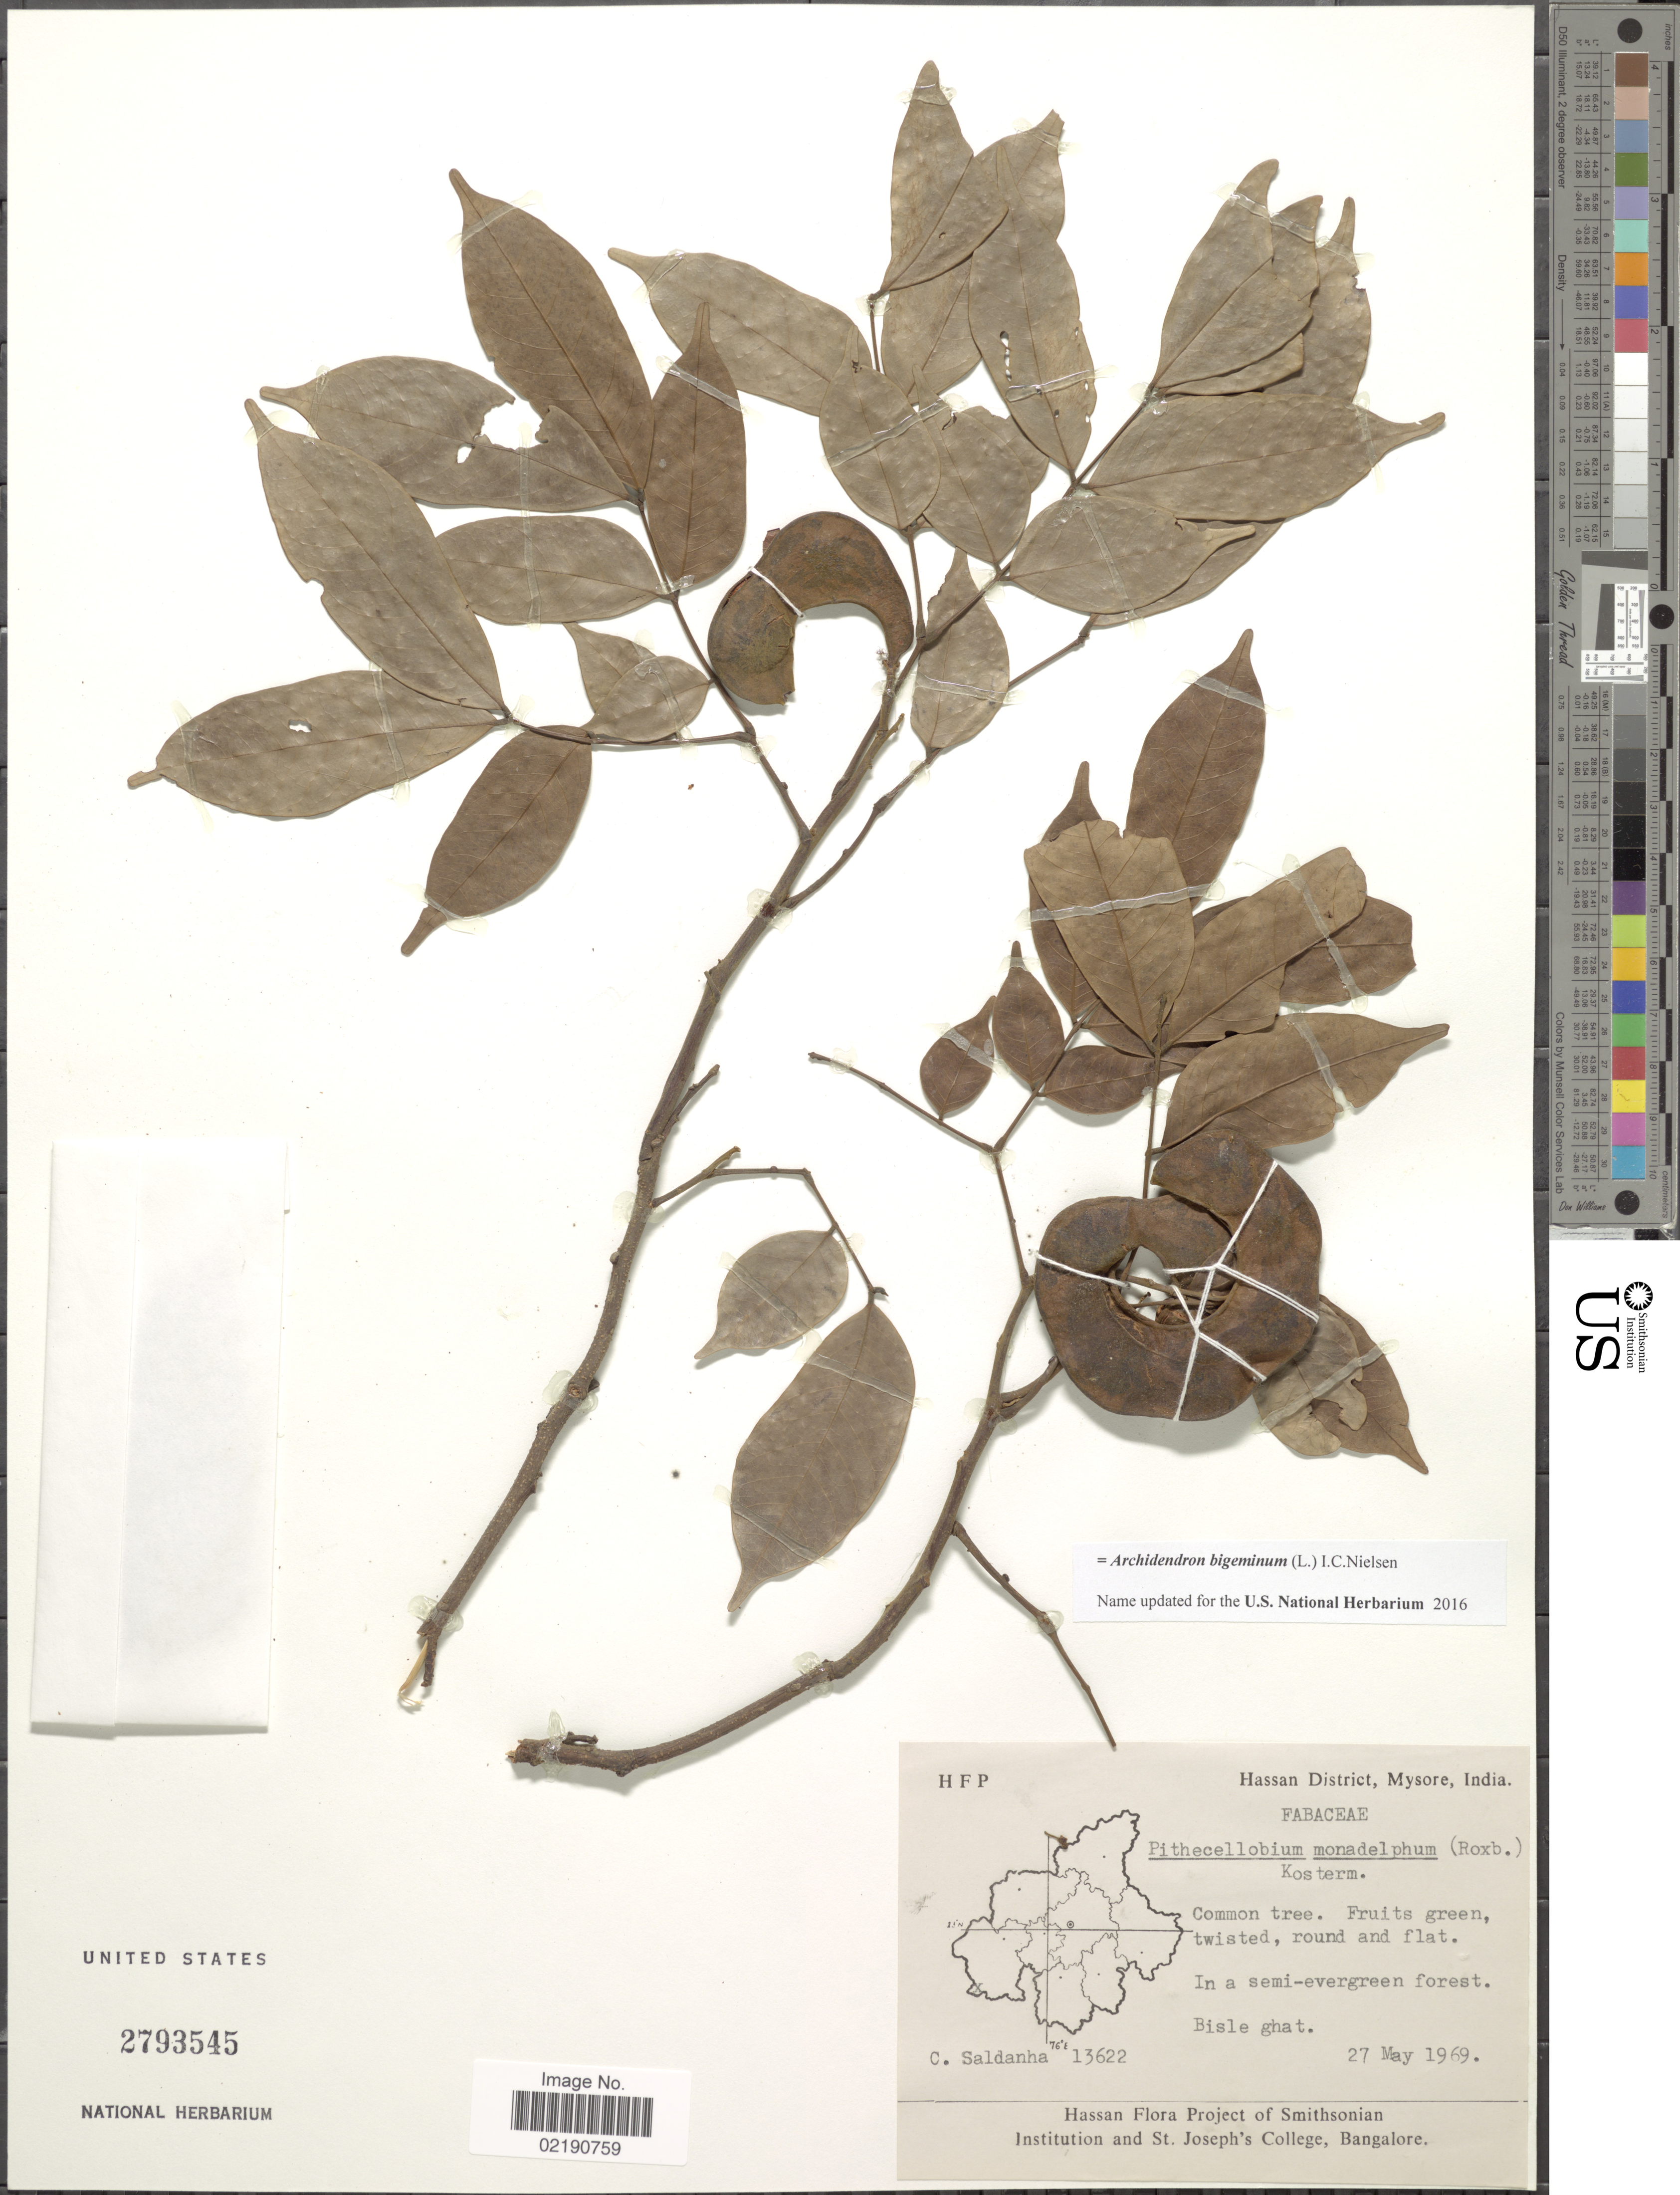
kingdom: Plantae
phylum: Tracheophyta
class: Magnoliopsida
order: Fabales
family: Fabaceae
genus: Archidendron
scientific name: Archidendron bigeminum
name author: I.C. Nielsen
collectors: C. Saldanha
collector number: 13622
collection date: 1969-05-27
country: India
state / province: Karnataka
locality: Hassan District, Mysore, Bisle ghat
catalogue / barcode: US 2793545